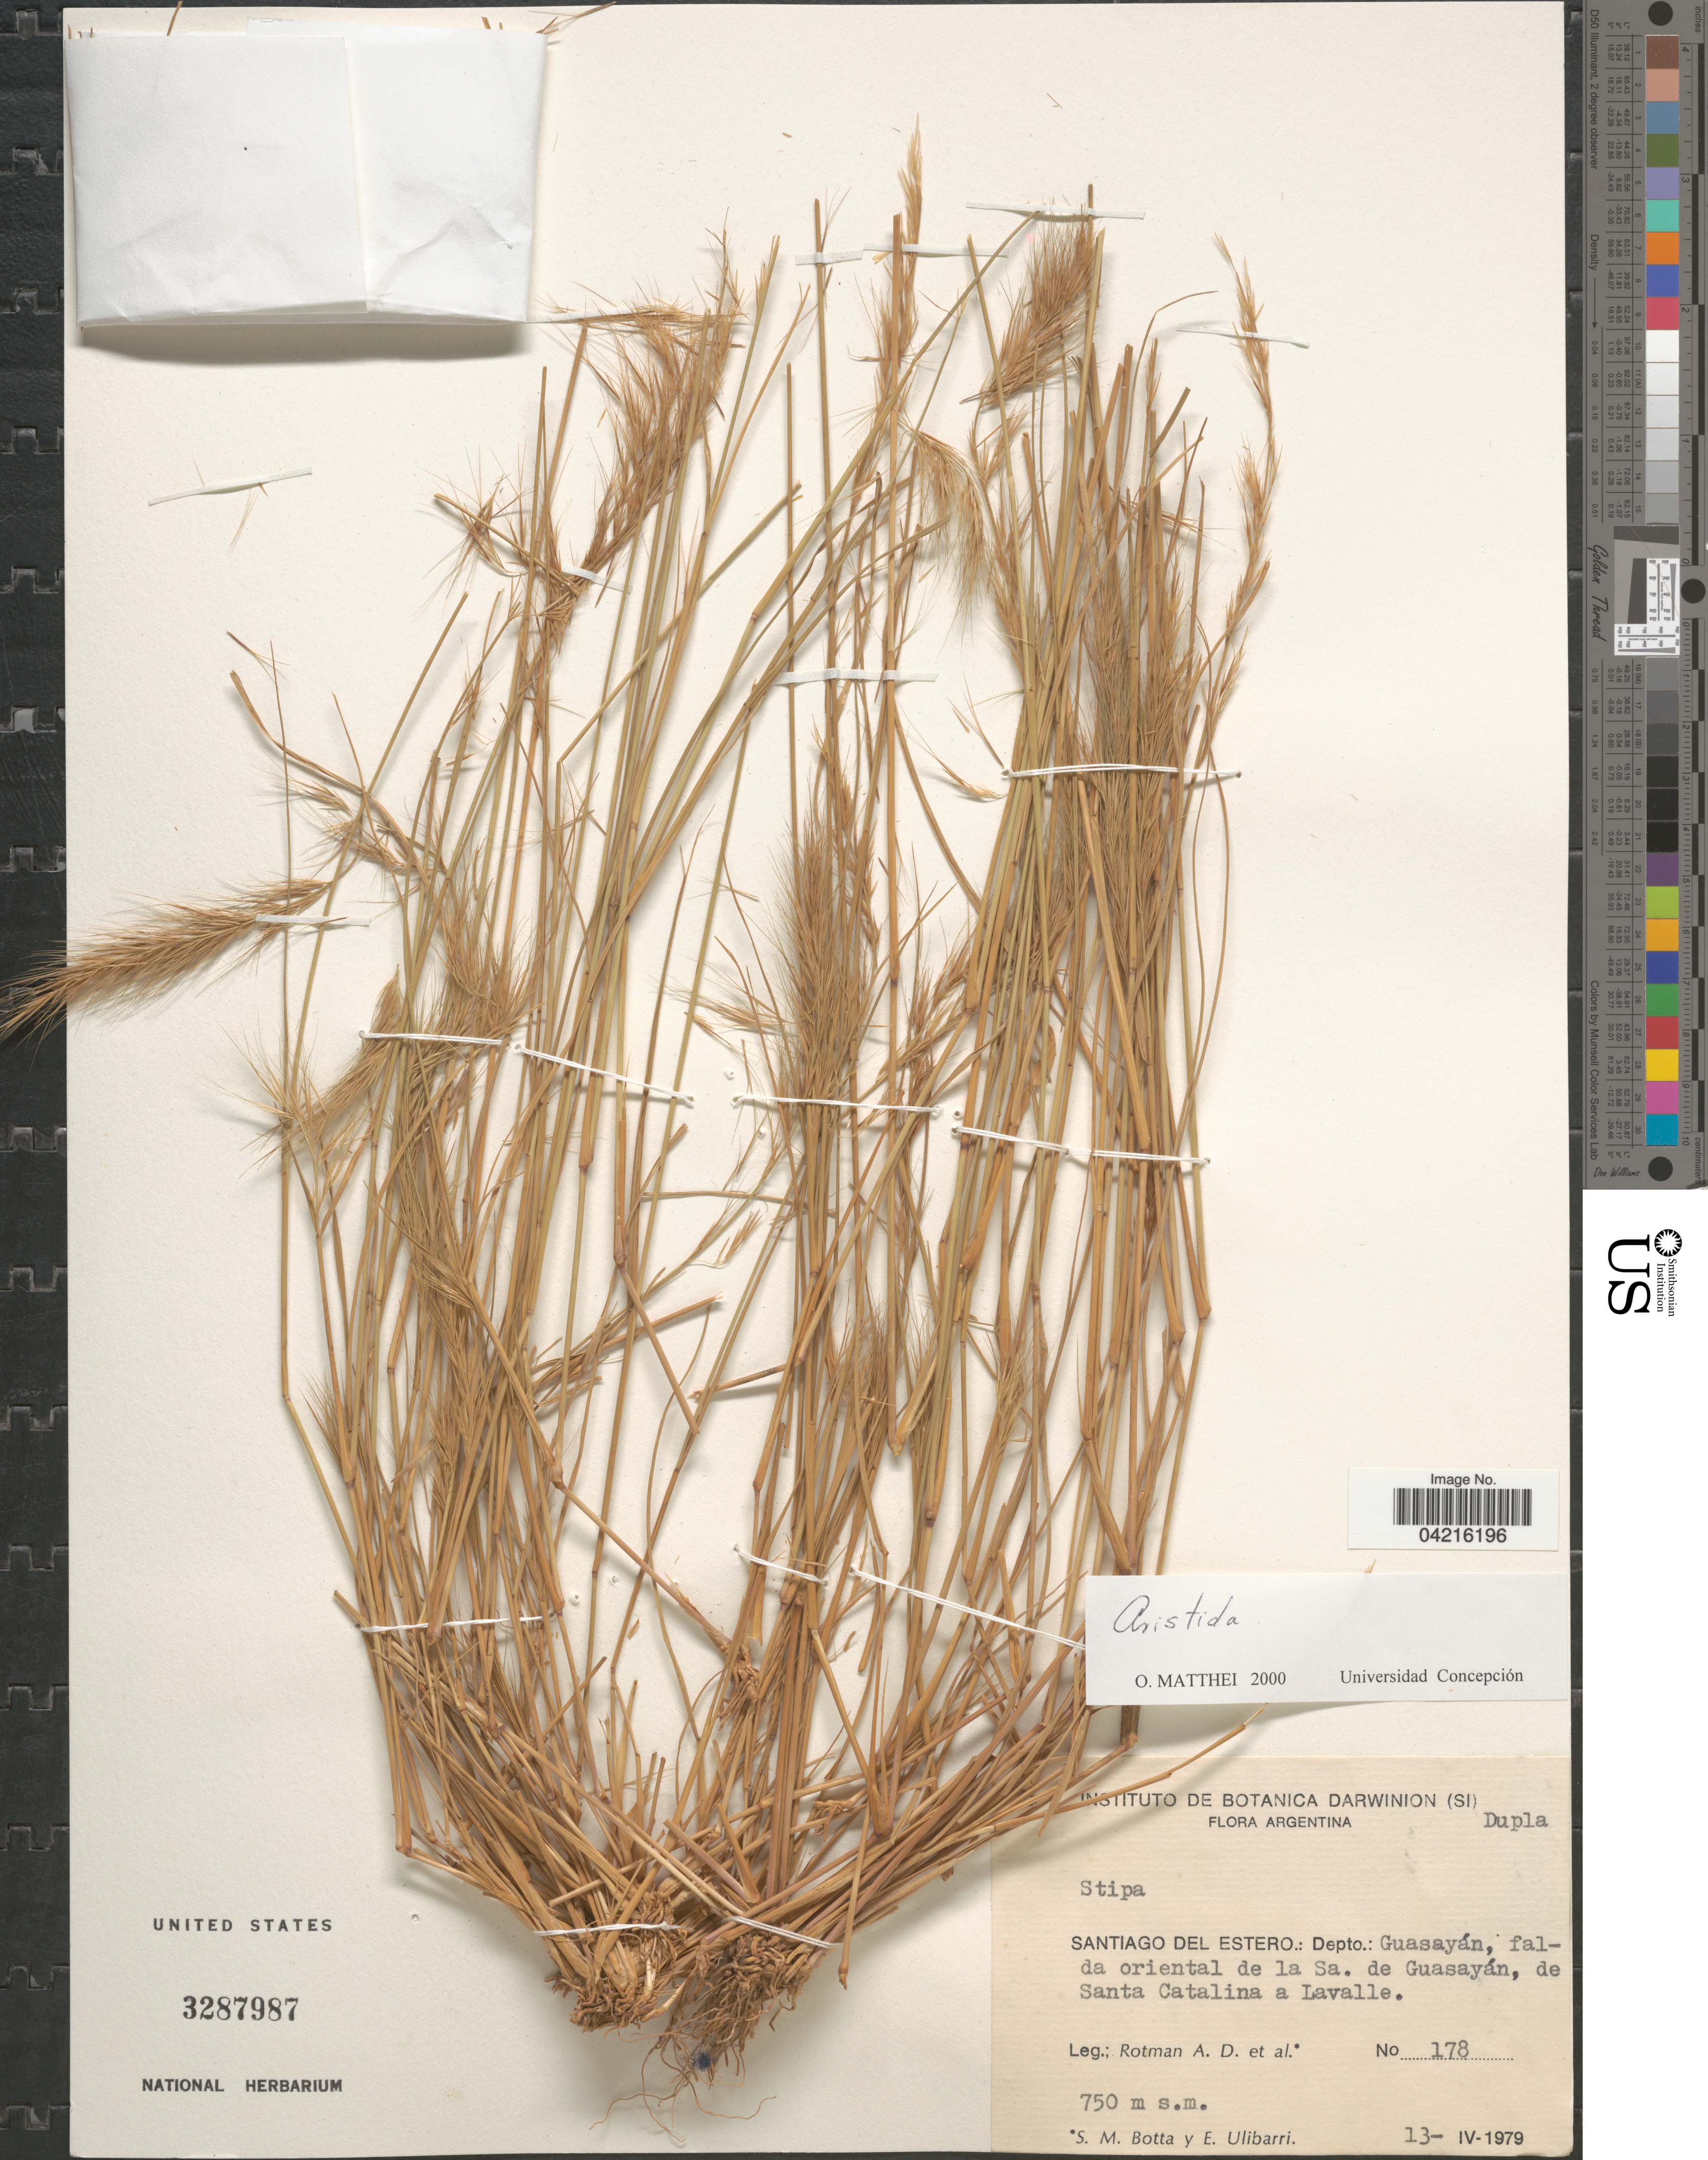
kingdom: Plantae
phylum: Tracheophyta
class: Liliopsida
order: Poales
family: Poaceae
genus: Aristida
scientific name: Aristida sp.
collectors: A. D. Rotman, S. Botta & E. Ulibarri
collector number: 178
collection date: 1979-04-13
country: Argentina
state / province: Santiago del Estero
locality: Depto.: Guasayán, falda oriental de la Sa. de Guasayán, de Santa Catalina a Lavalle.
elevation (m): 750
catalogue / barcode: US 3287987